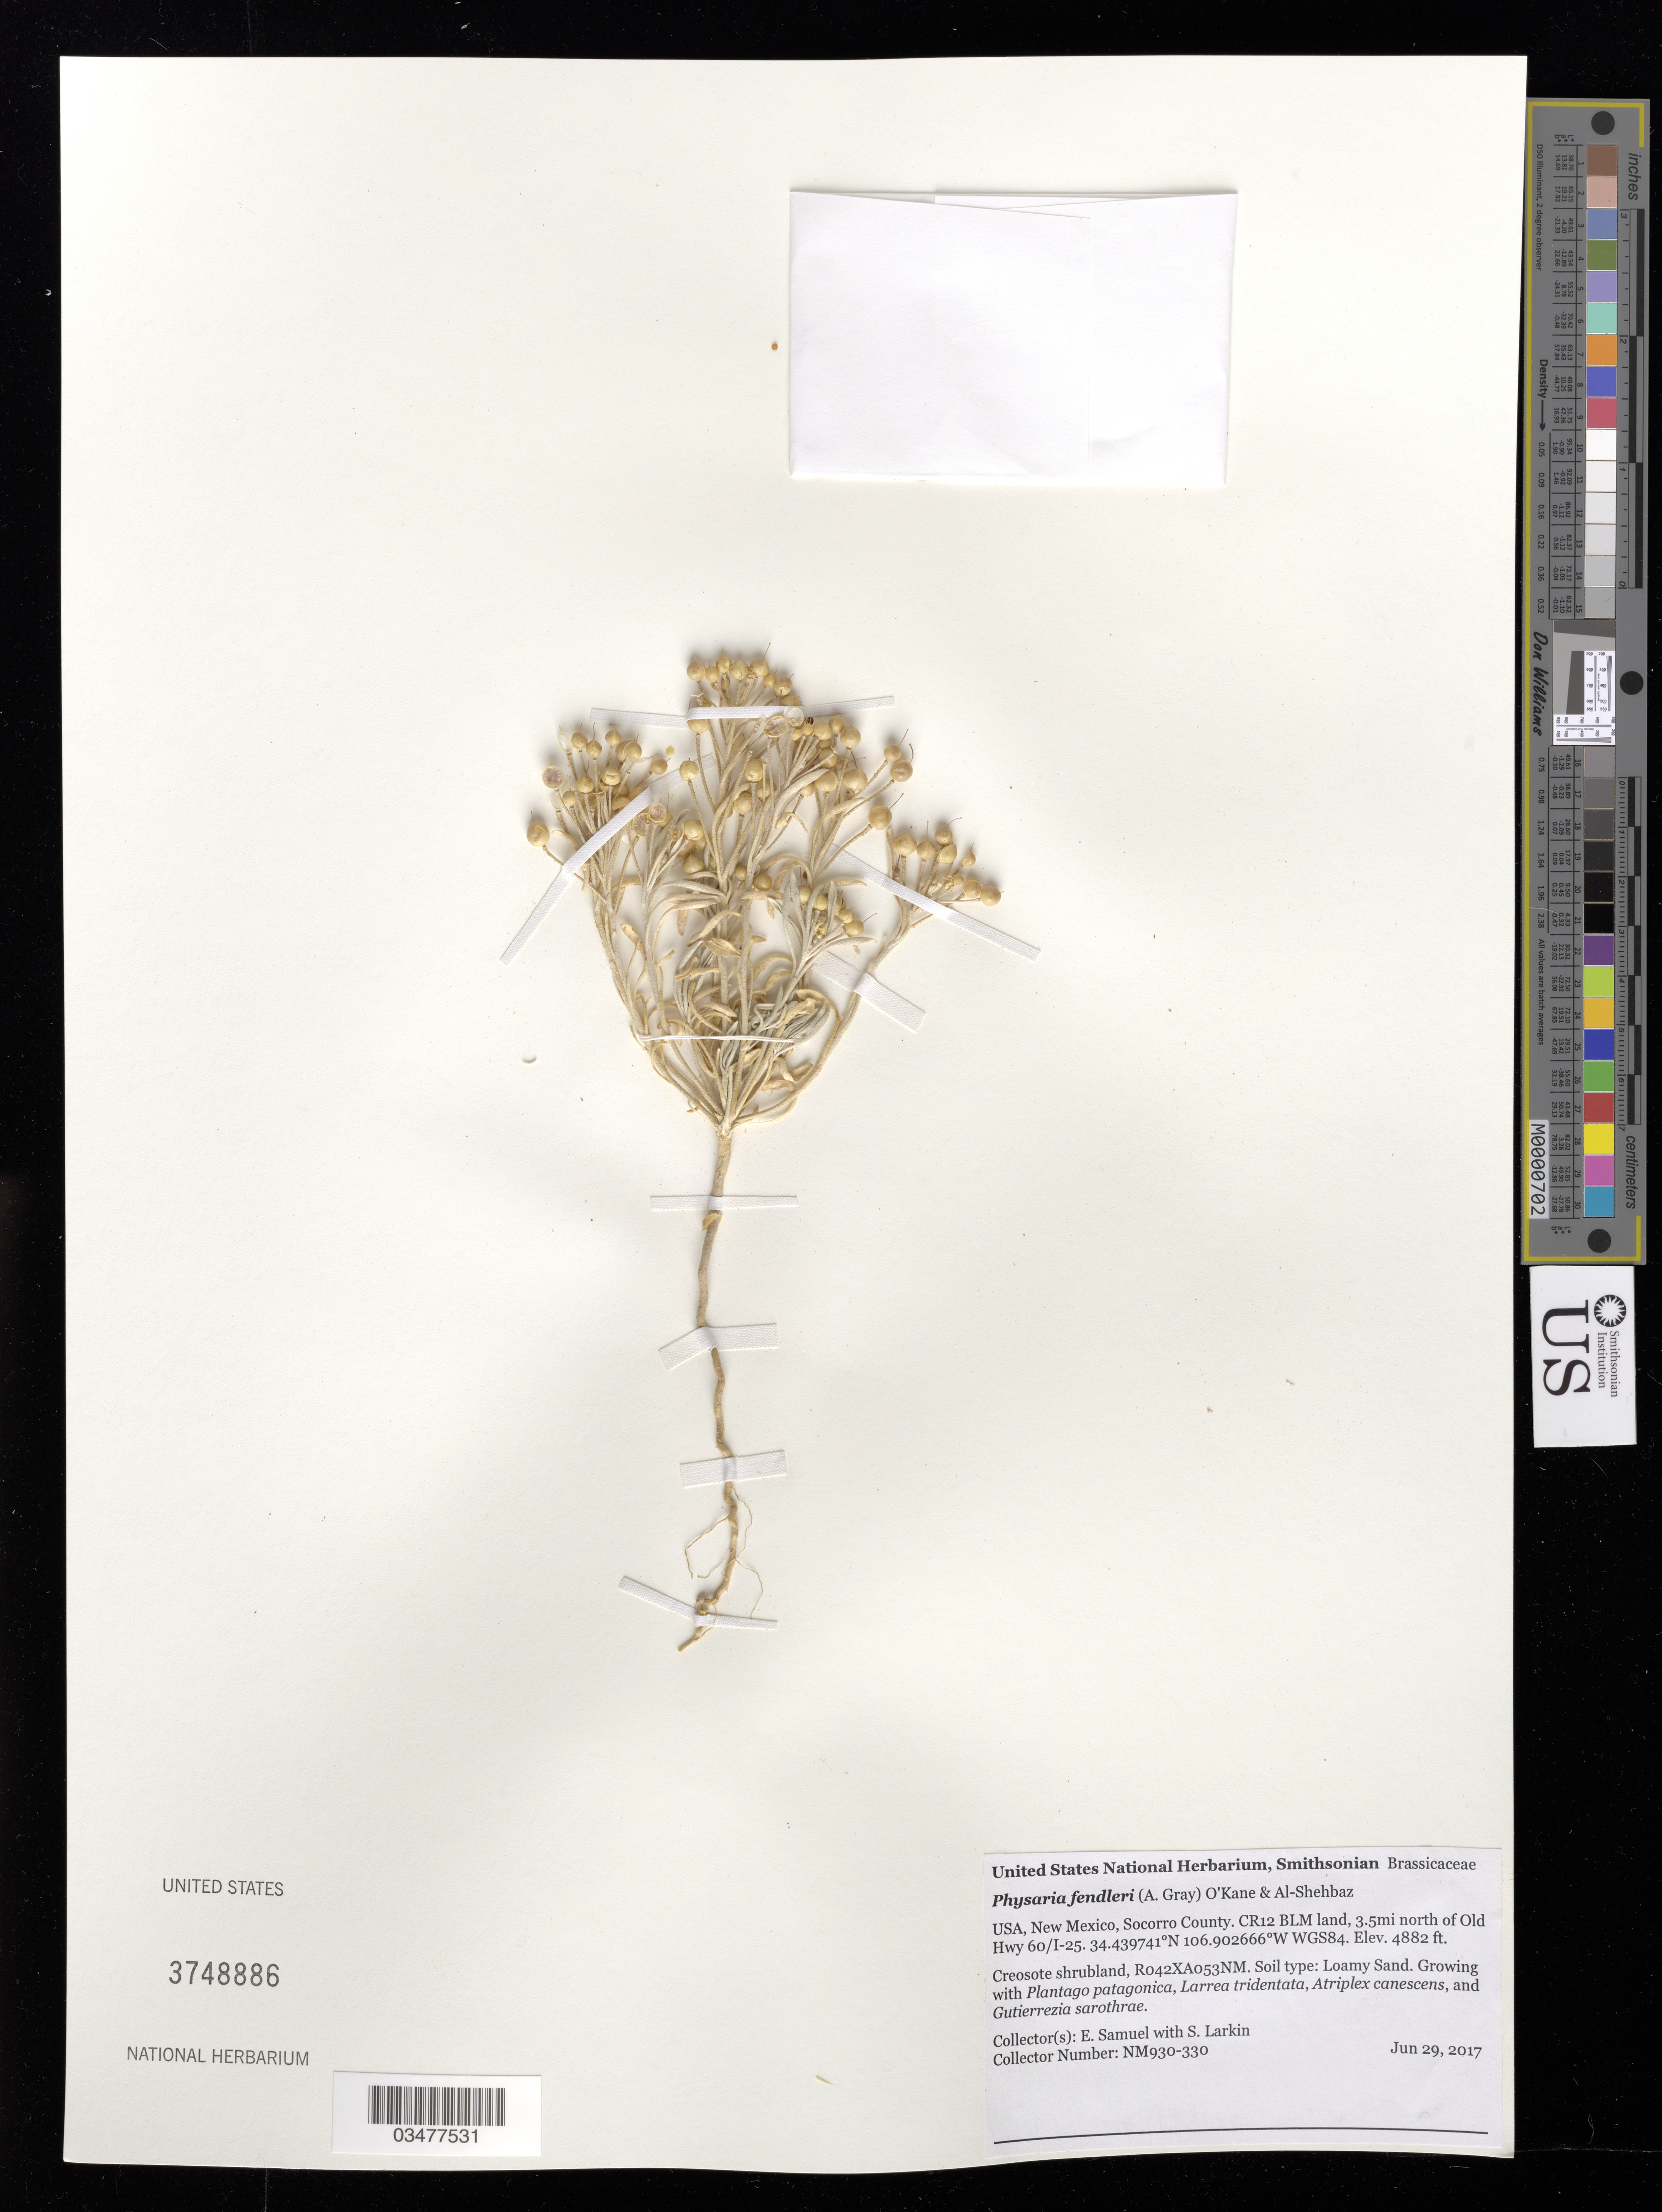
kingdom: Plantae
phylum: Tracheophyta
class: Magnoliopsida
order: Brassicales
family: Brassicaceae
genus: Physaria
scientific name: Physaria fendleri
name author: (A. Gray) O'Kane & Al-Shehbaz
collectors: E. Samuel & S. Larkin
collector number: NM930-330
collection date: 2017-06-29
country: United States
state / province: New Mexico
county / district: Socorro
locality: CR12 BLM land, 3.5 mi. N of Old Hwy 60/I-25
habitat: R042XA053NM. Loamy sand. Creosote shrubland.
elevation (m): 1490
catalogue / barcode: US 3748886